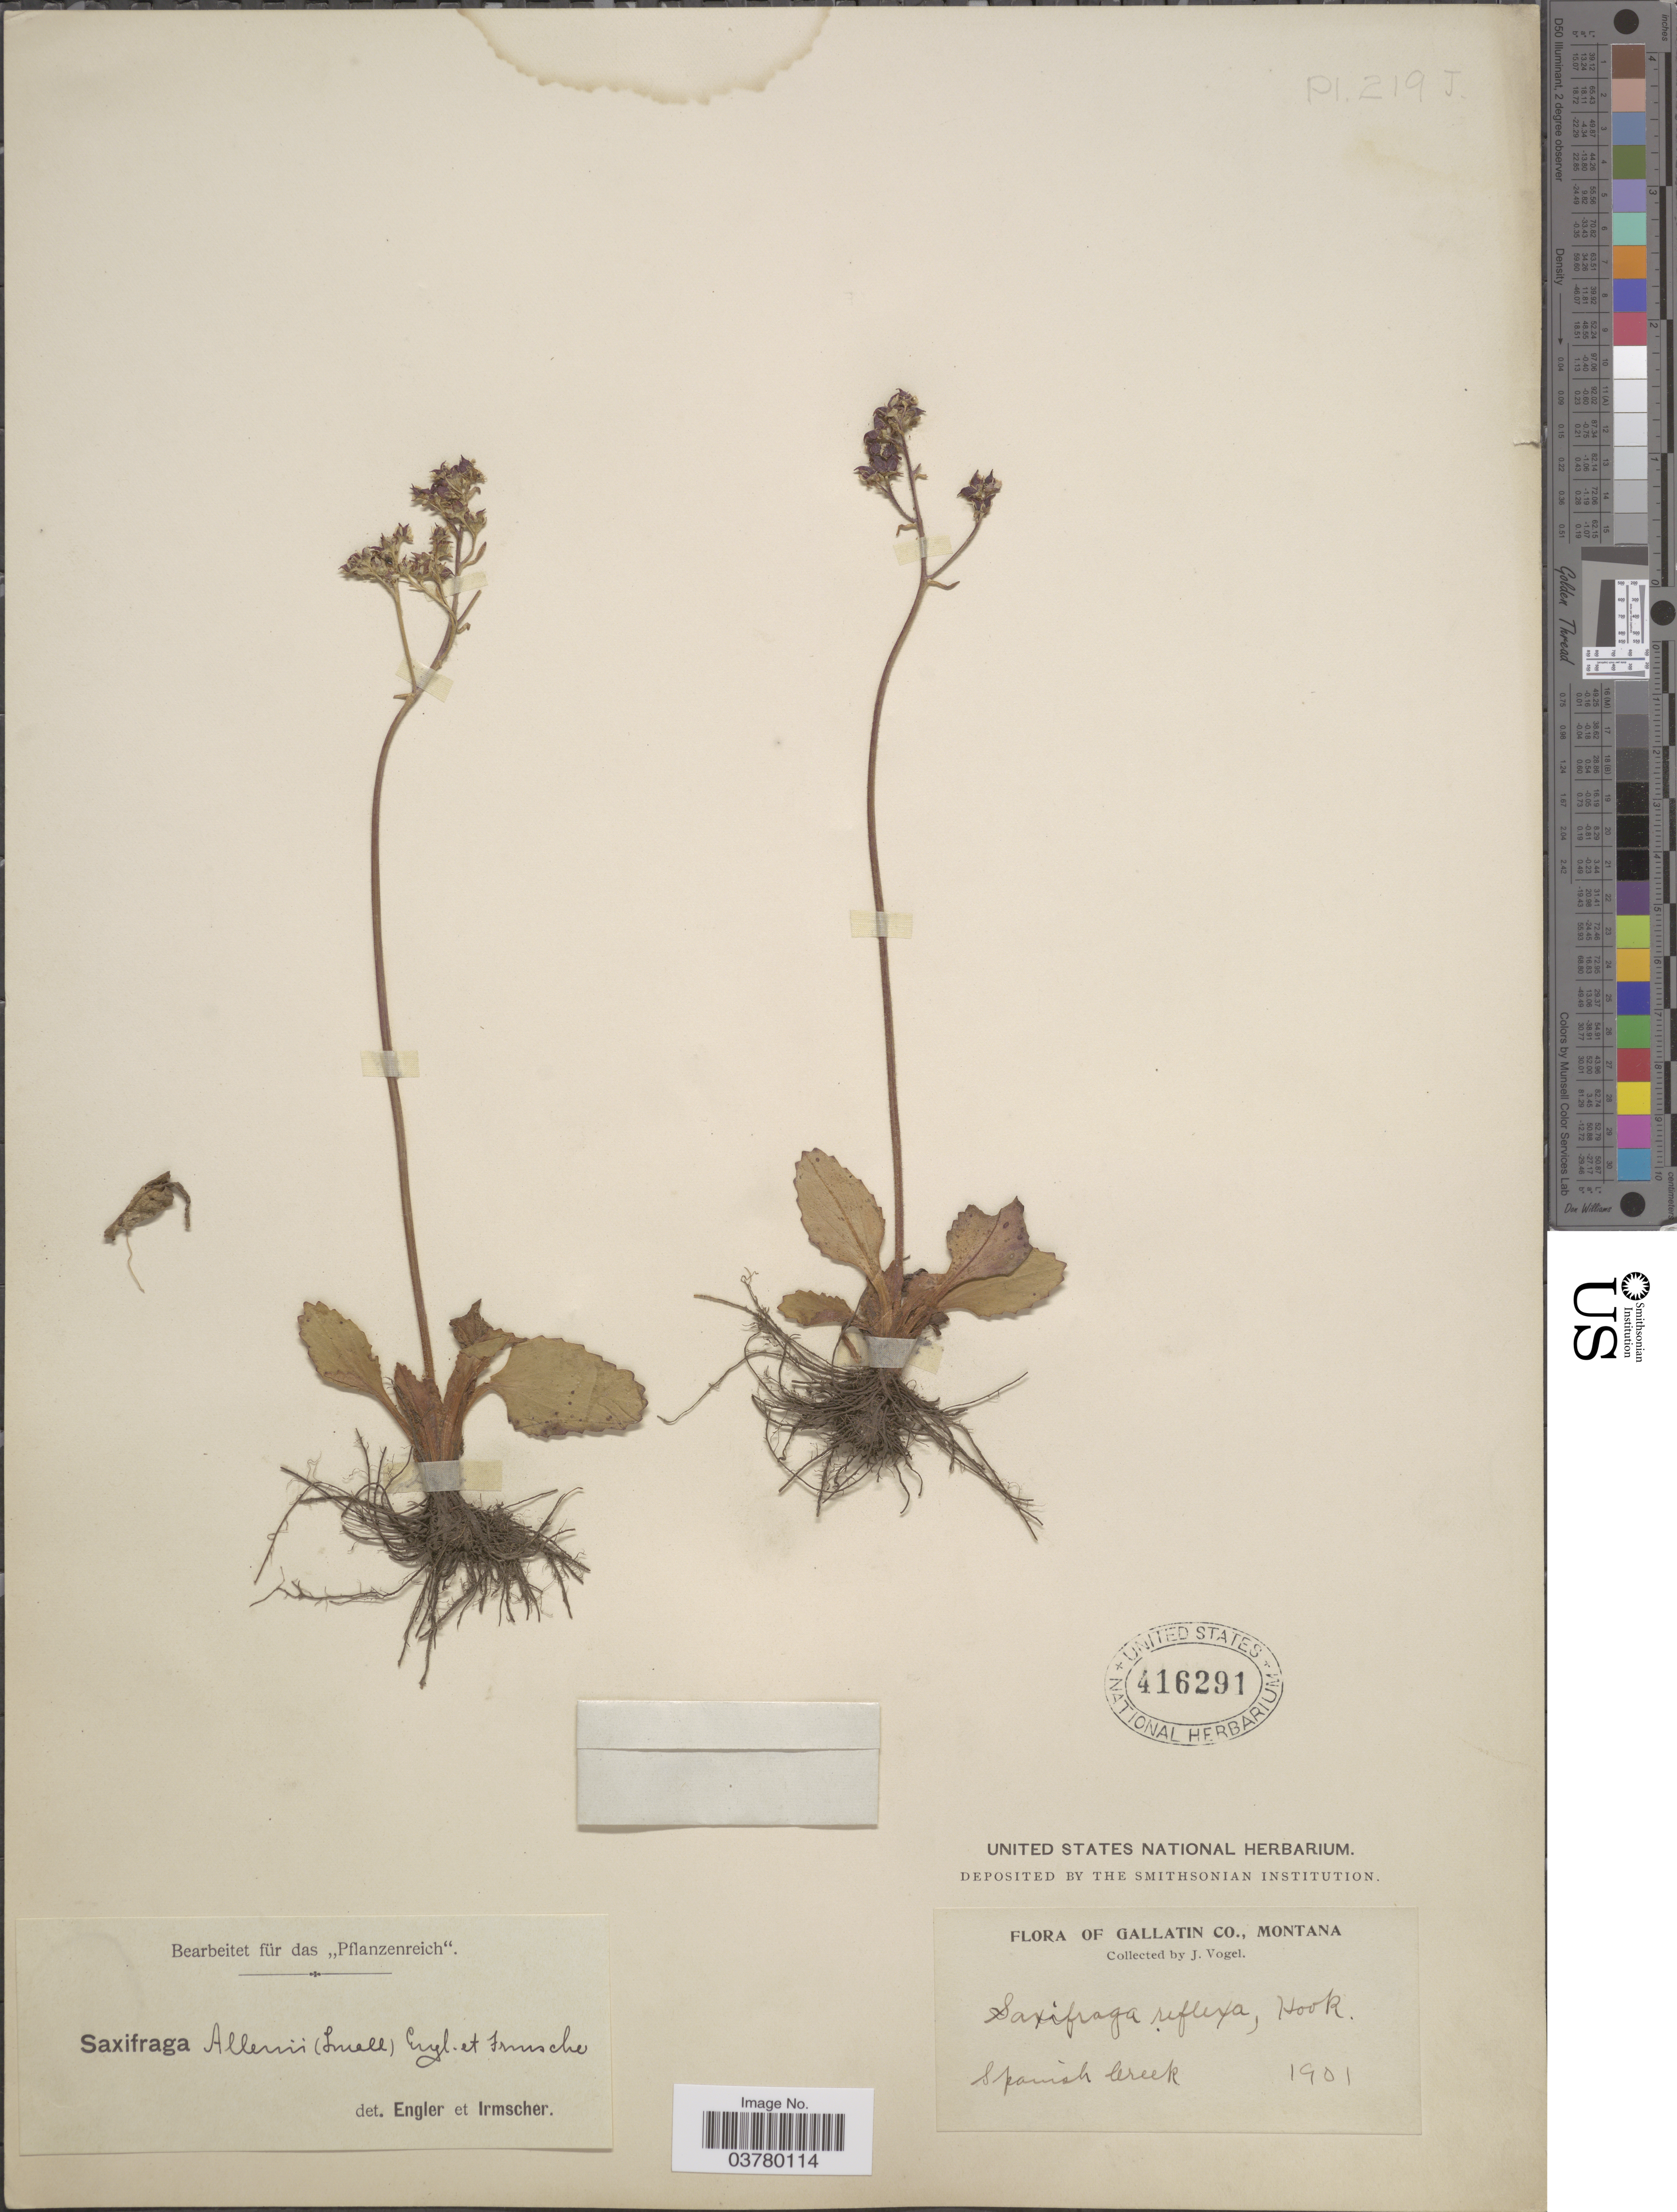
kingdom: Plantae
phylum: Tracheophyta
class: Magnoliopsida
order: Saxifragales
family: Saxifragaceae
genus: Micranthes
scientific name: Micranthes occidentalis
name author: (S. Watson) Small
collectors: J. Vogel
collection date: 1901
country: United States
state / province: Montana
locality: Gallatin Co. Spanish Creek.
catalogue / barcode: US 416291